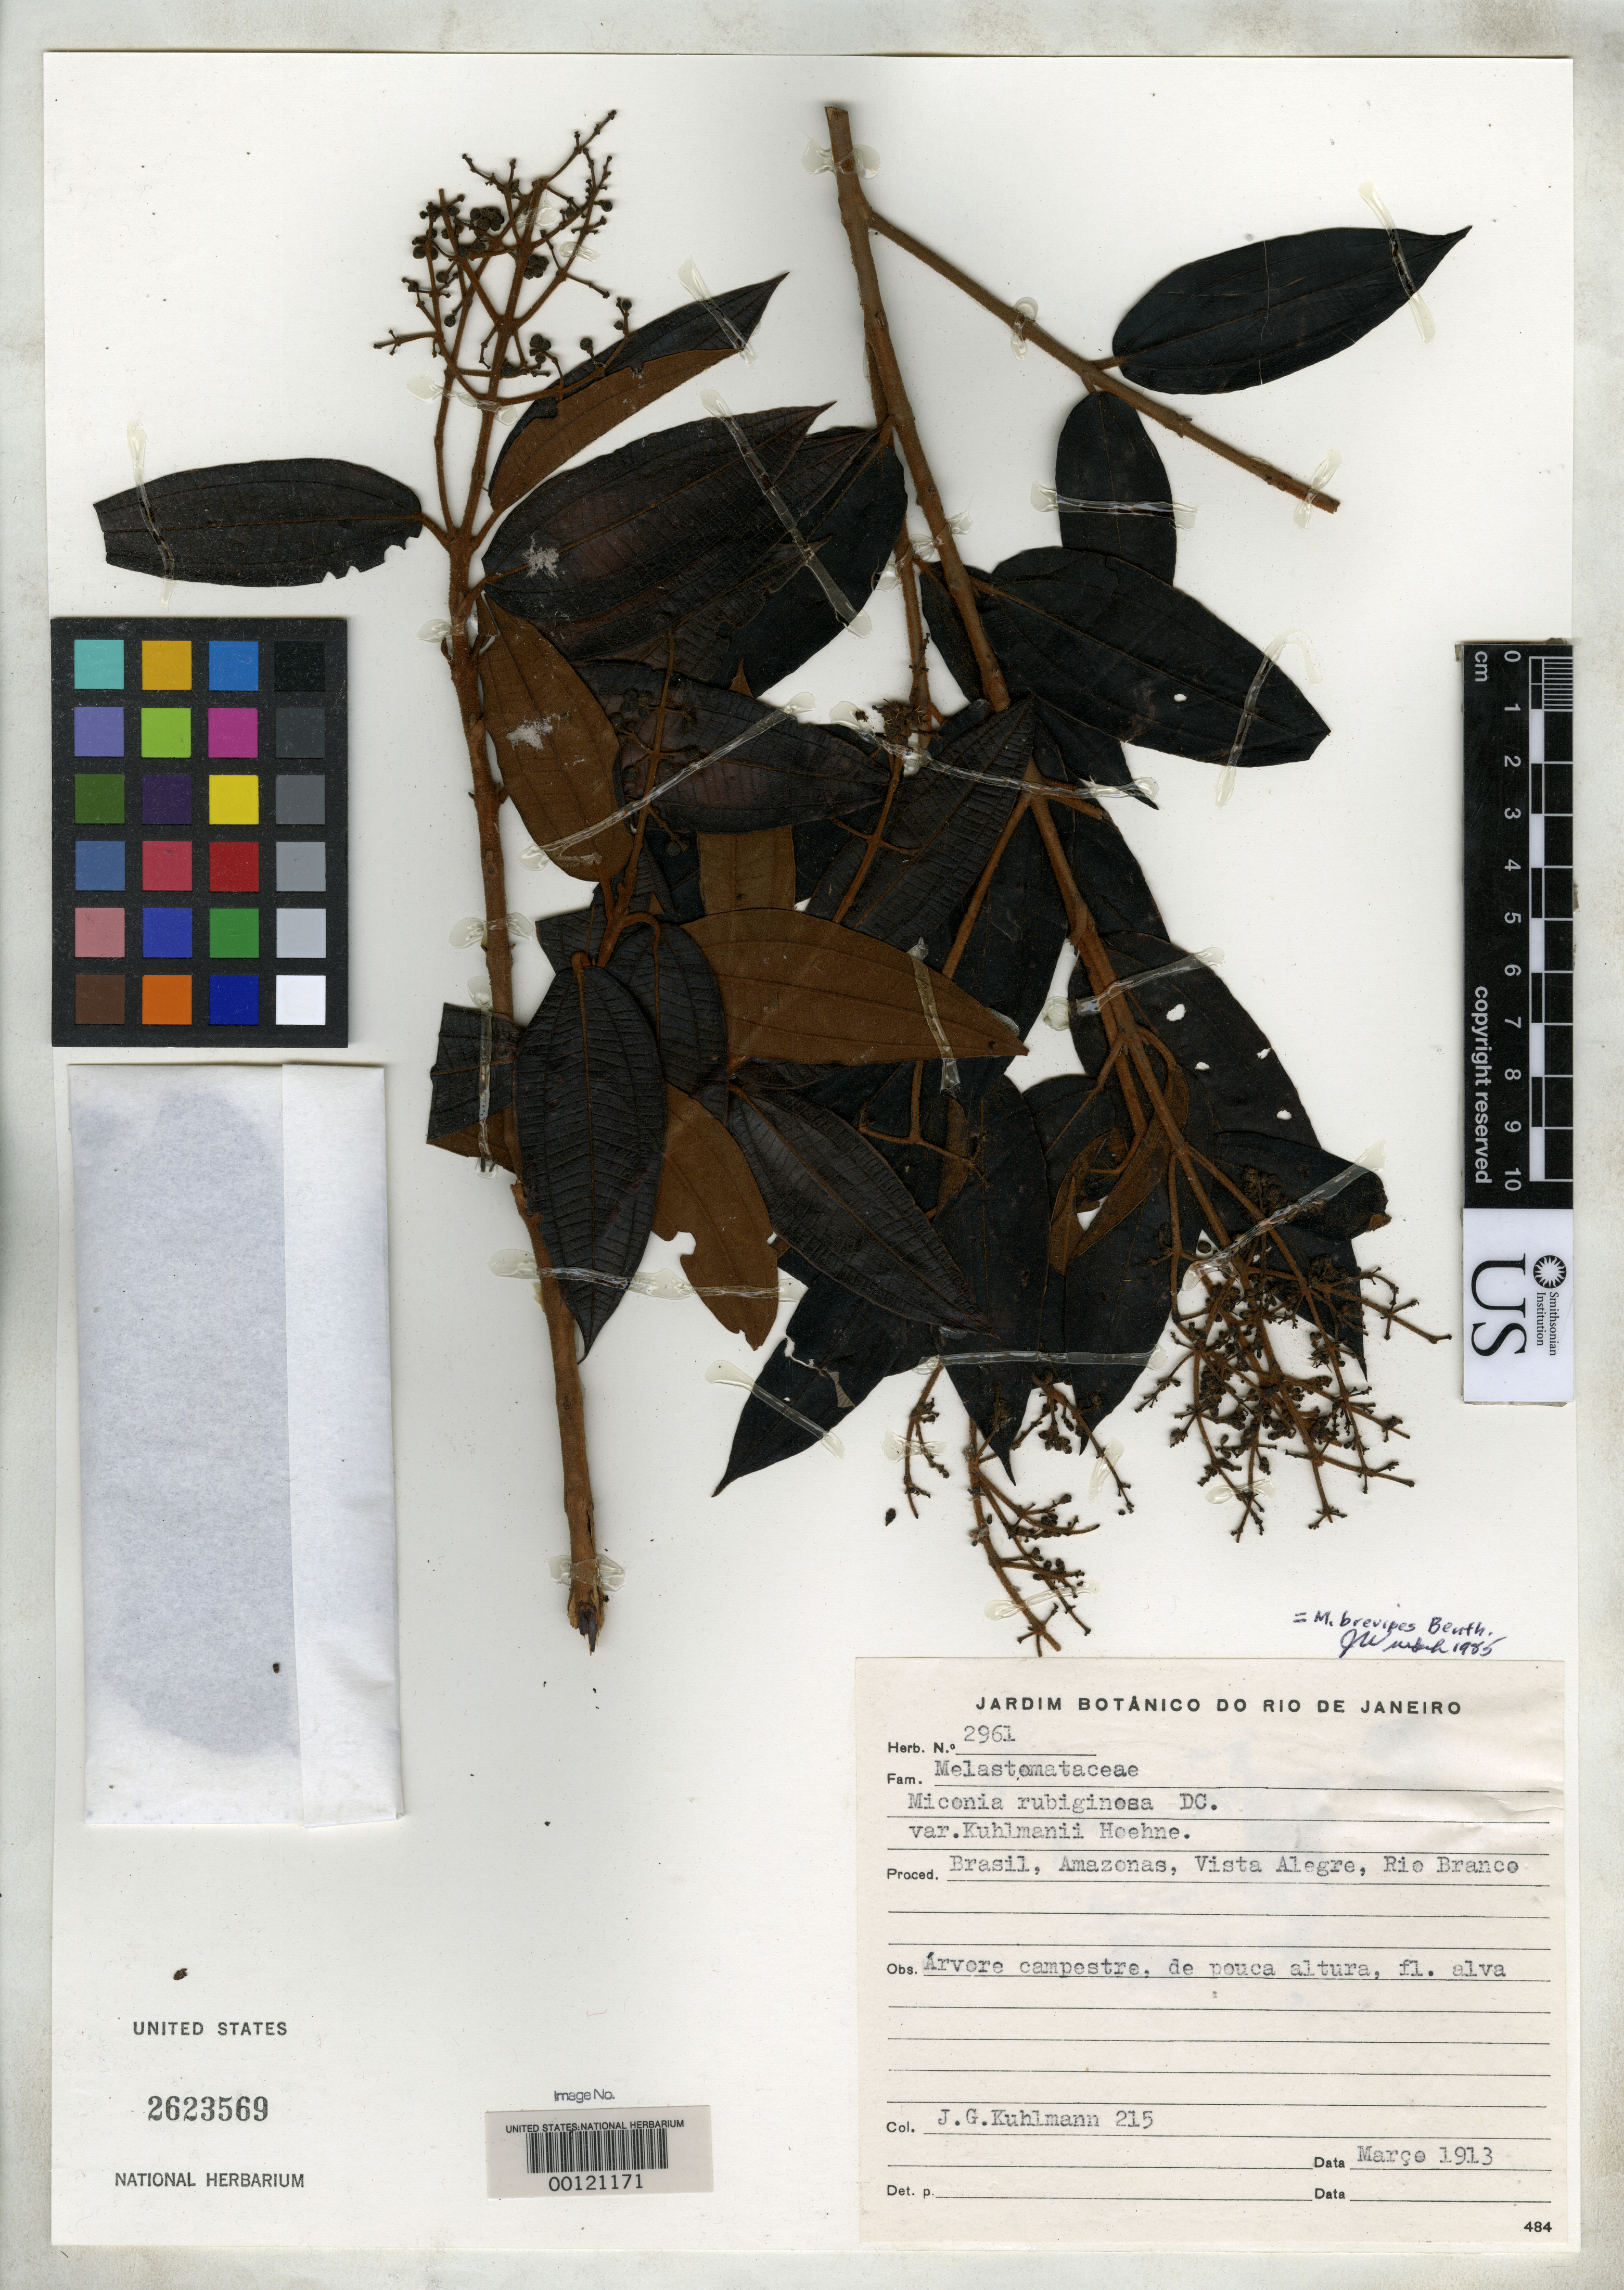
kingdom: Plantae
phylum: Tracheophyta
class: Magnoliopsida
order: Myrtales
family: Melastomataceae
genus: Miconia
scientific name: Miconia rubiginosa var. kuhlmannii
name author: Hoehne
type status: Isotype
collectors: J. G. Kuhlmann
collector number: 215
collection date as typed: Mar 1913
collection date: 1913-03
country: Brazil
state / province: Acre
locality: Rio Branco, Boa Vista.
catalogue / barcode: US 2623569